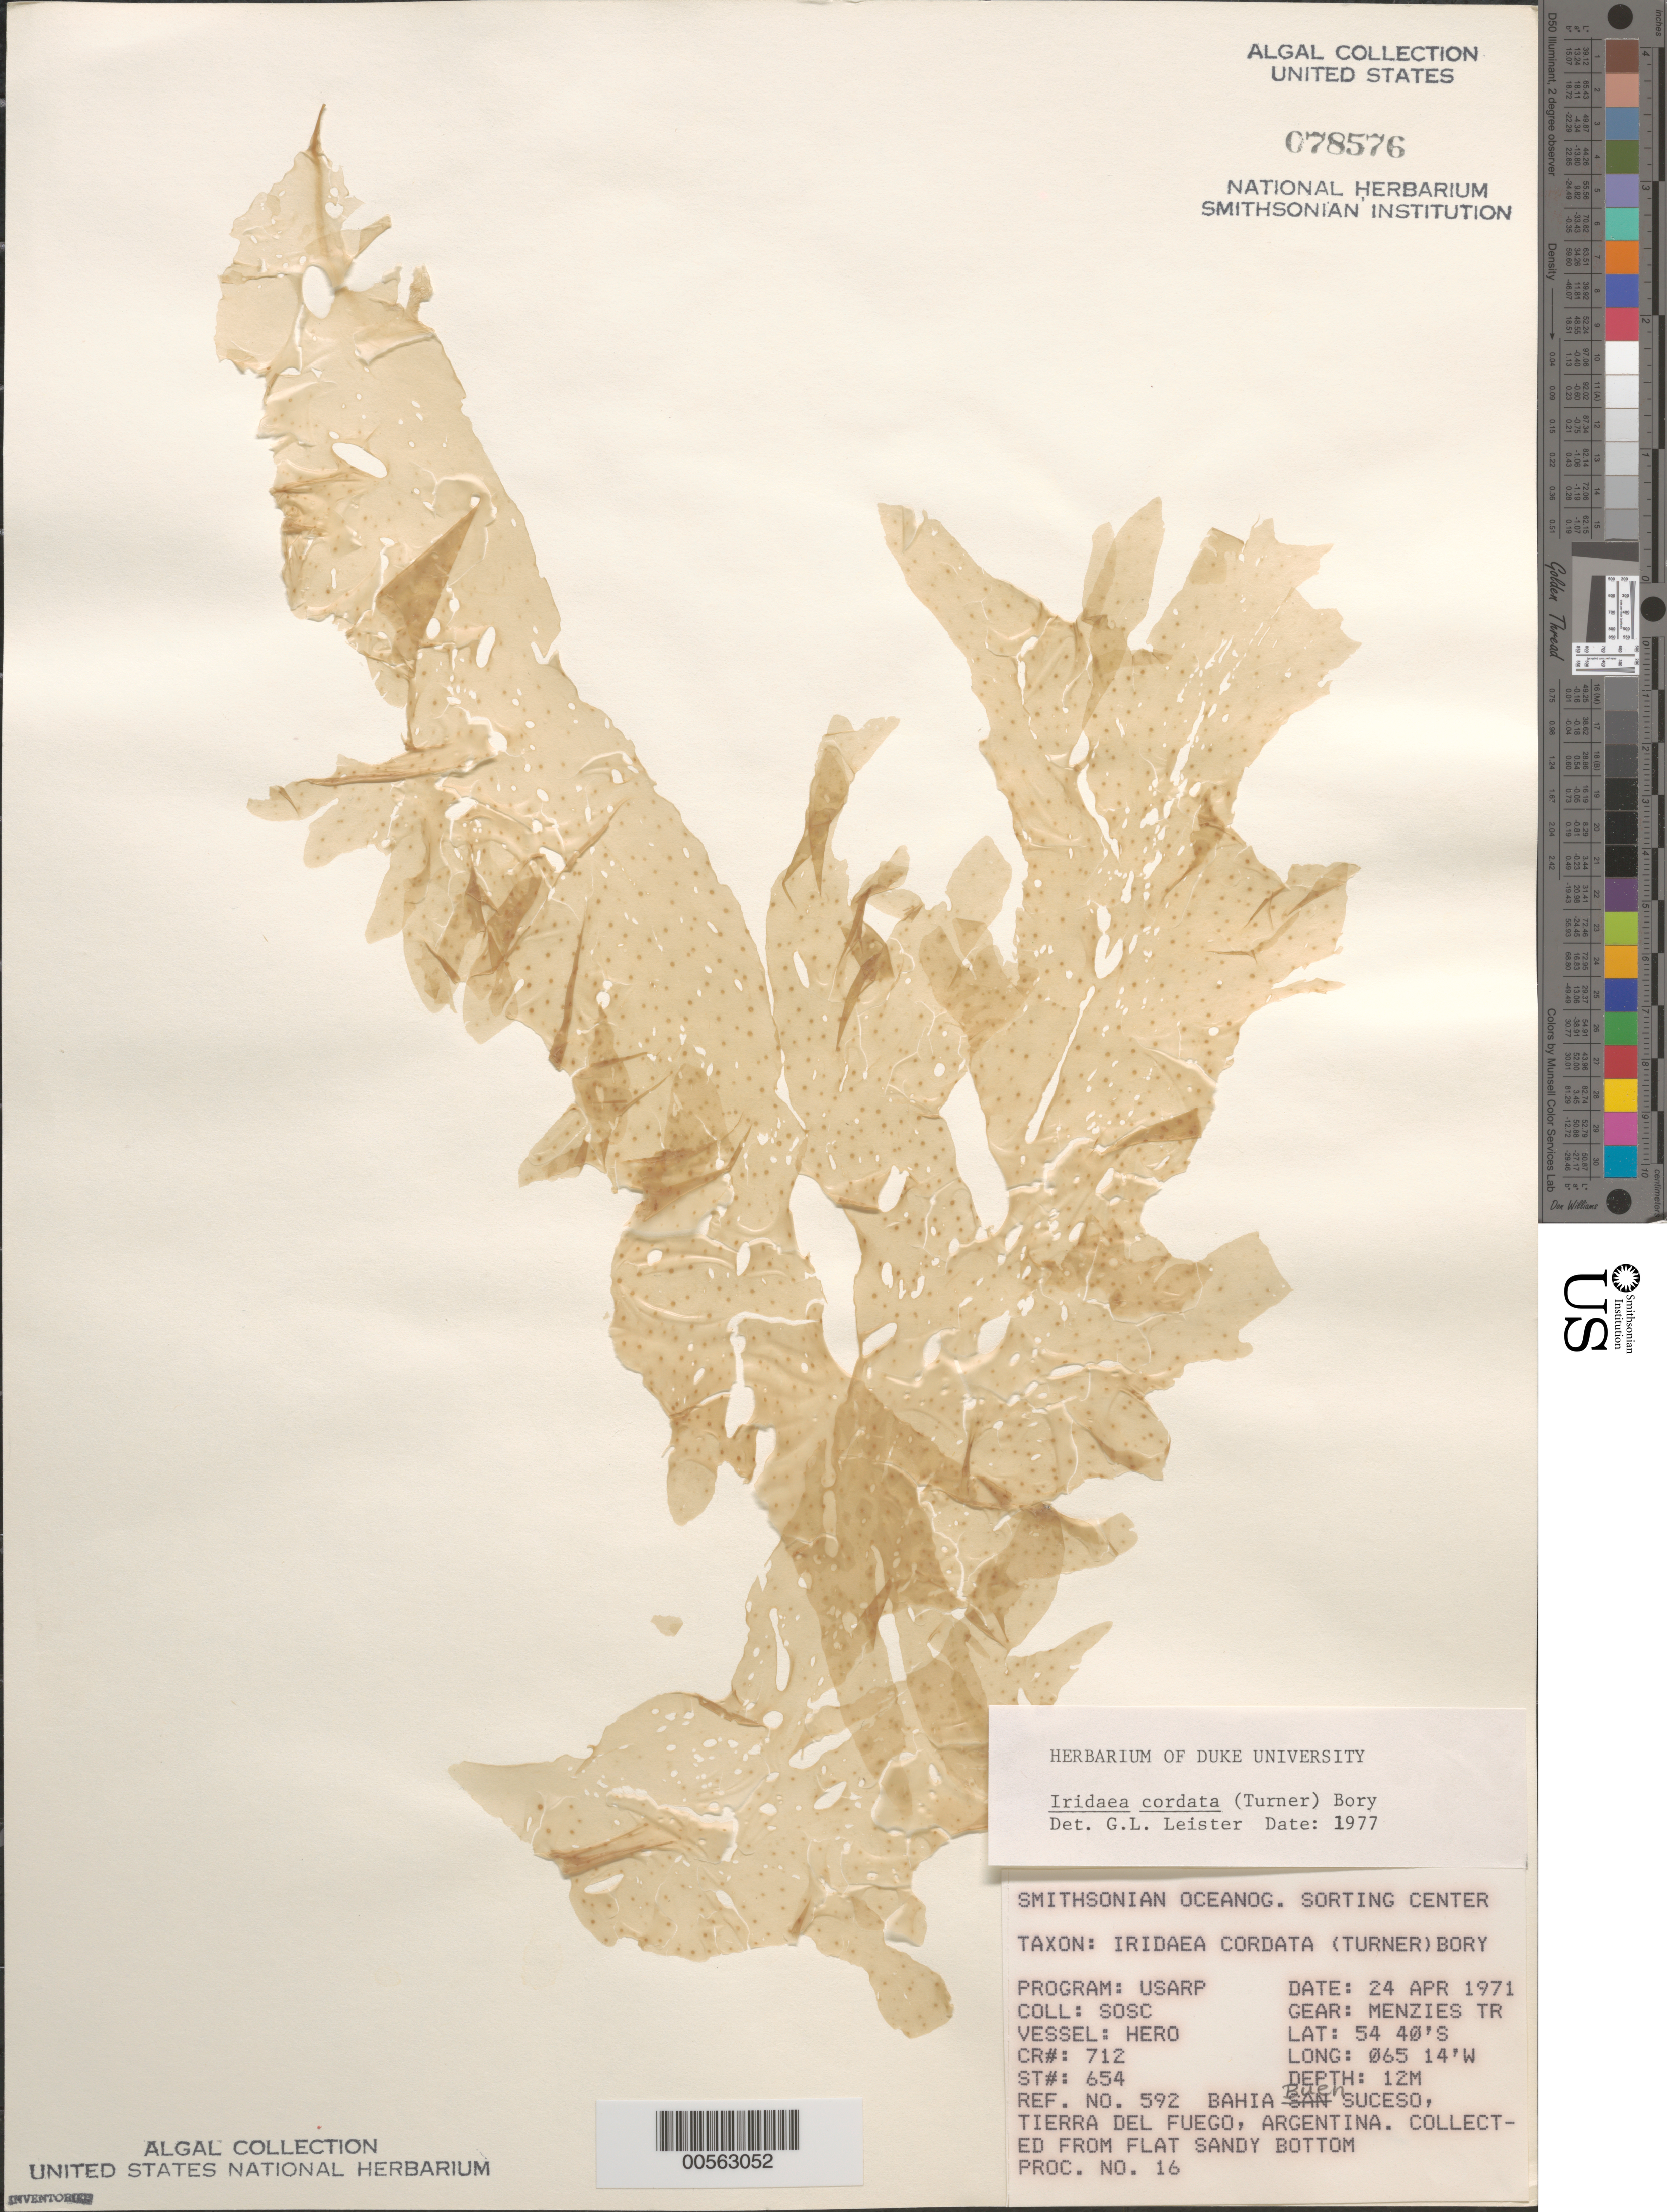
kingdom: Plantae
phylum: Rhodophyta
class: Florideophyceae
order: Gigartinales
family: Gigartinaceae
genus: Iridaea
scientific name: Iridaea cordata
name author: (Turner) Bory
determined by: Leister, G. L.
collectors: SOSC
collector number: Station 654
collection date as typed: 24 Apr 1971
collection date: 1971-04-24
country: Argentina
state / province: Tierra del Fuego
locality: Bahia Buen Suceso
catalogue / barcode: US 78576